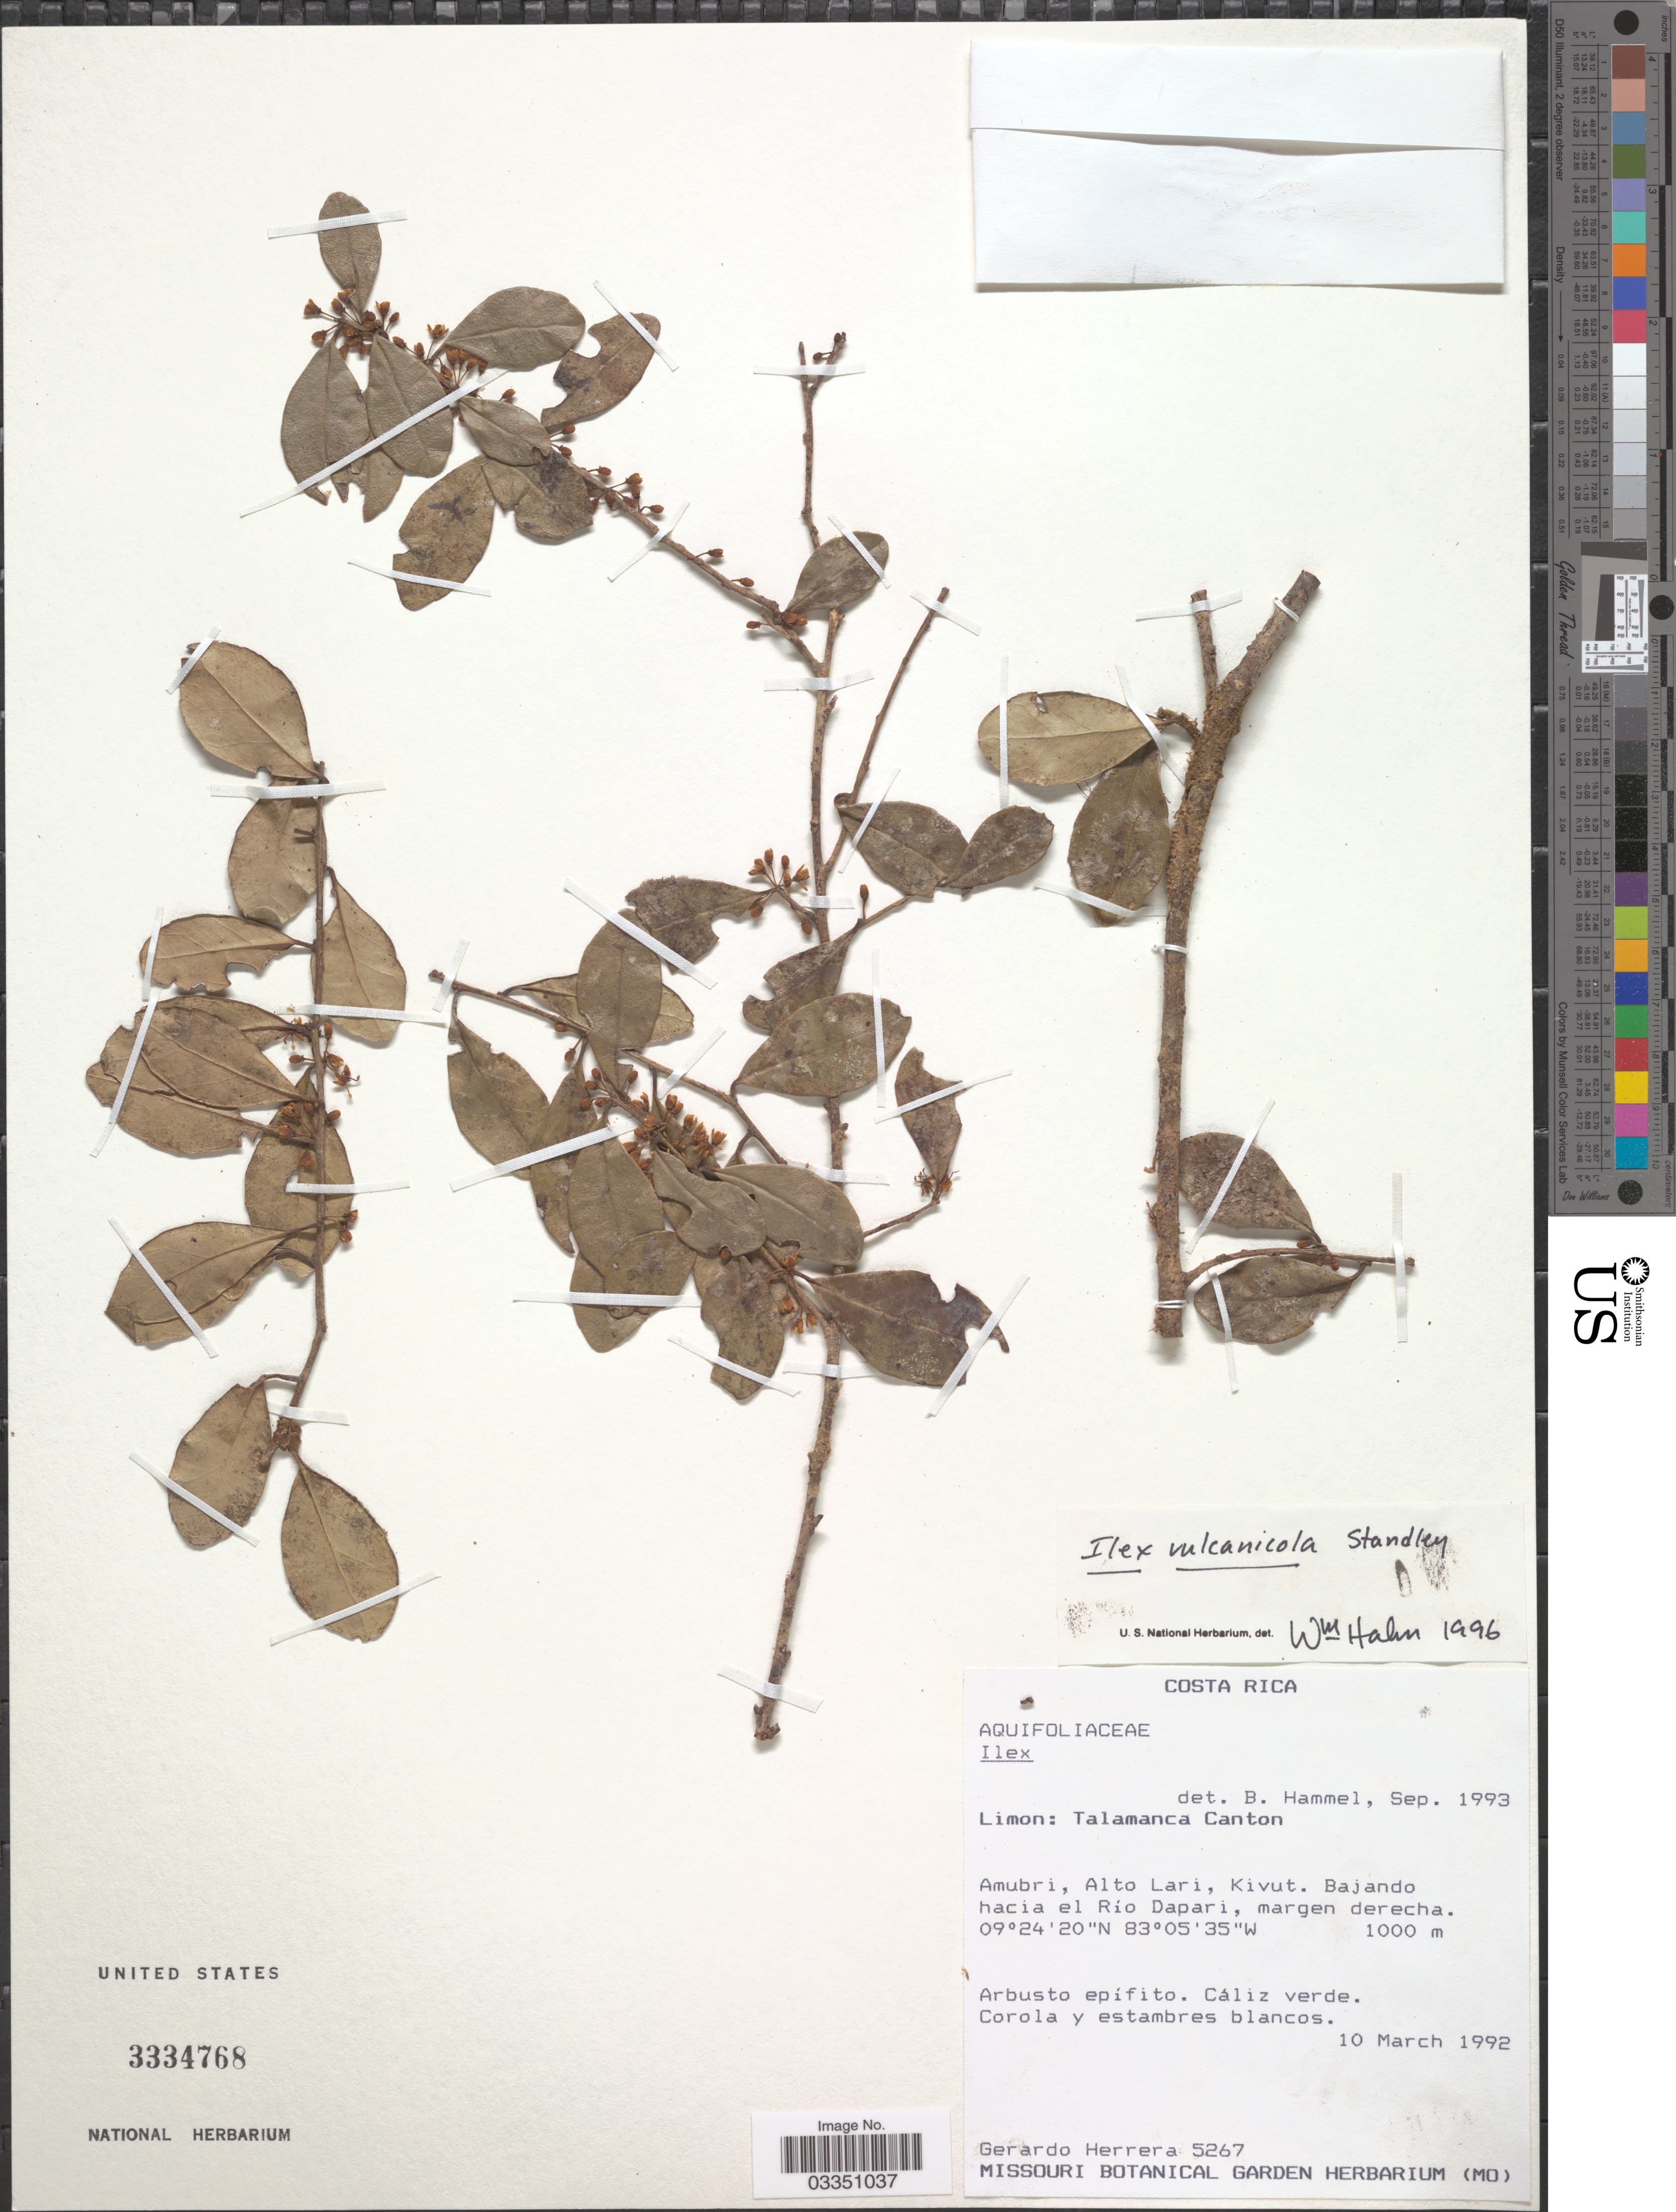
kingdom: Plantae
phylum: Tracheophyta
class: Magnoliopsida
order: Aquifoliales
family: Aquifoliaceae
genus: Ilex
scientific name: Ilex vulcanicola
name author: Standl.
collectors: G. Herrera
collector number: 5267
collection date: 1992-03-10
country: Costa Rica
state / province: Limón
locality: Talamanca Canton. Amubri, Alto Lari, Kivut. Bajando hacia el Río Dapari, margen derecha.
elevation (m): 1000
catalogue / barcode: US 3334768